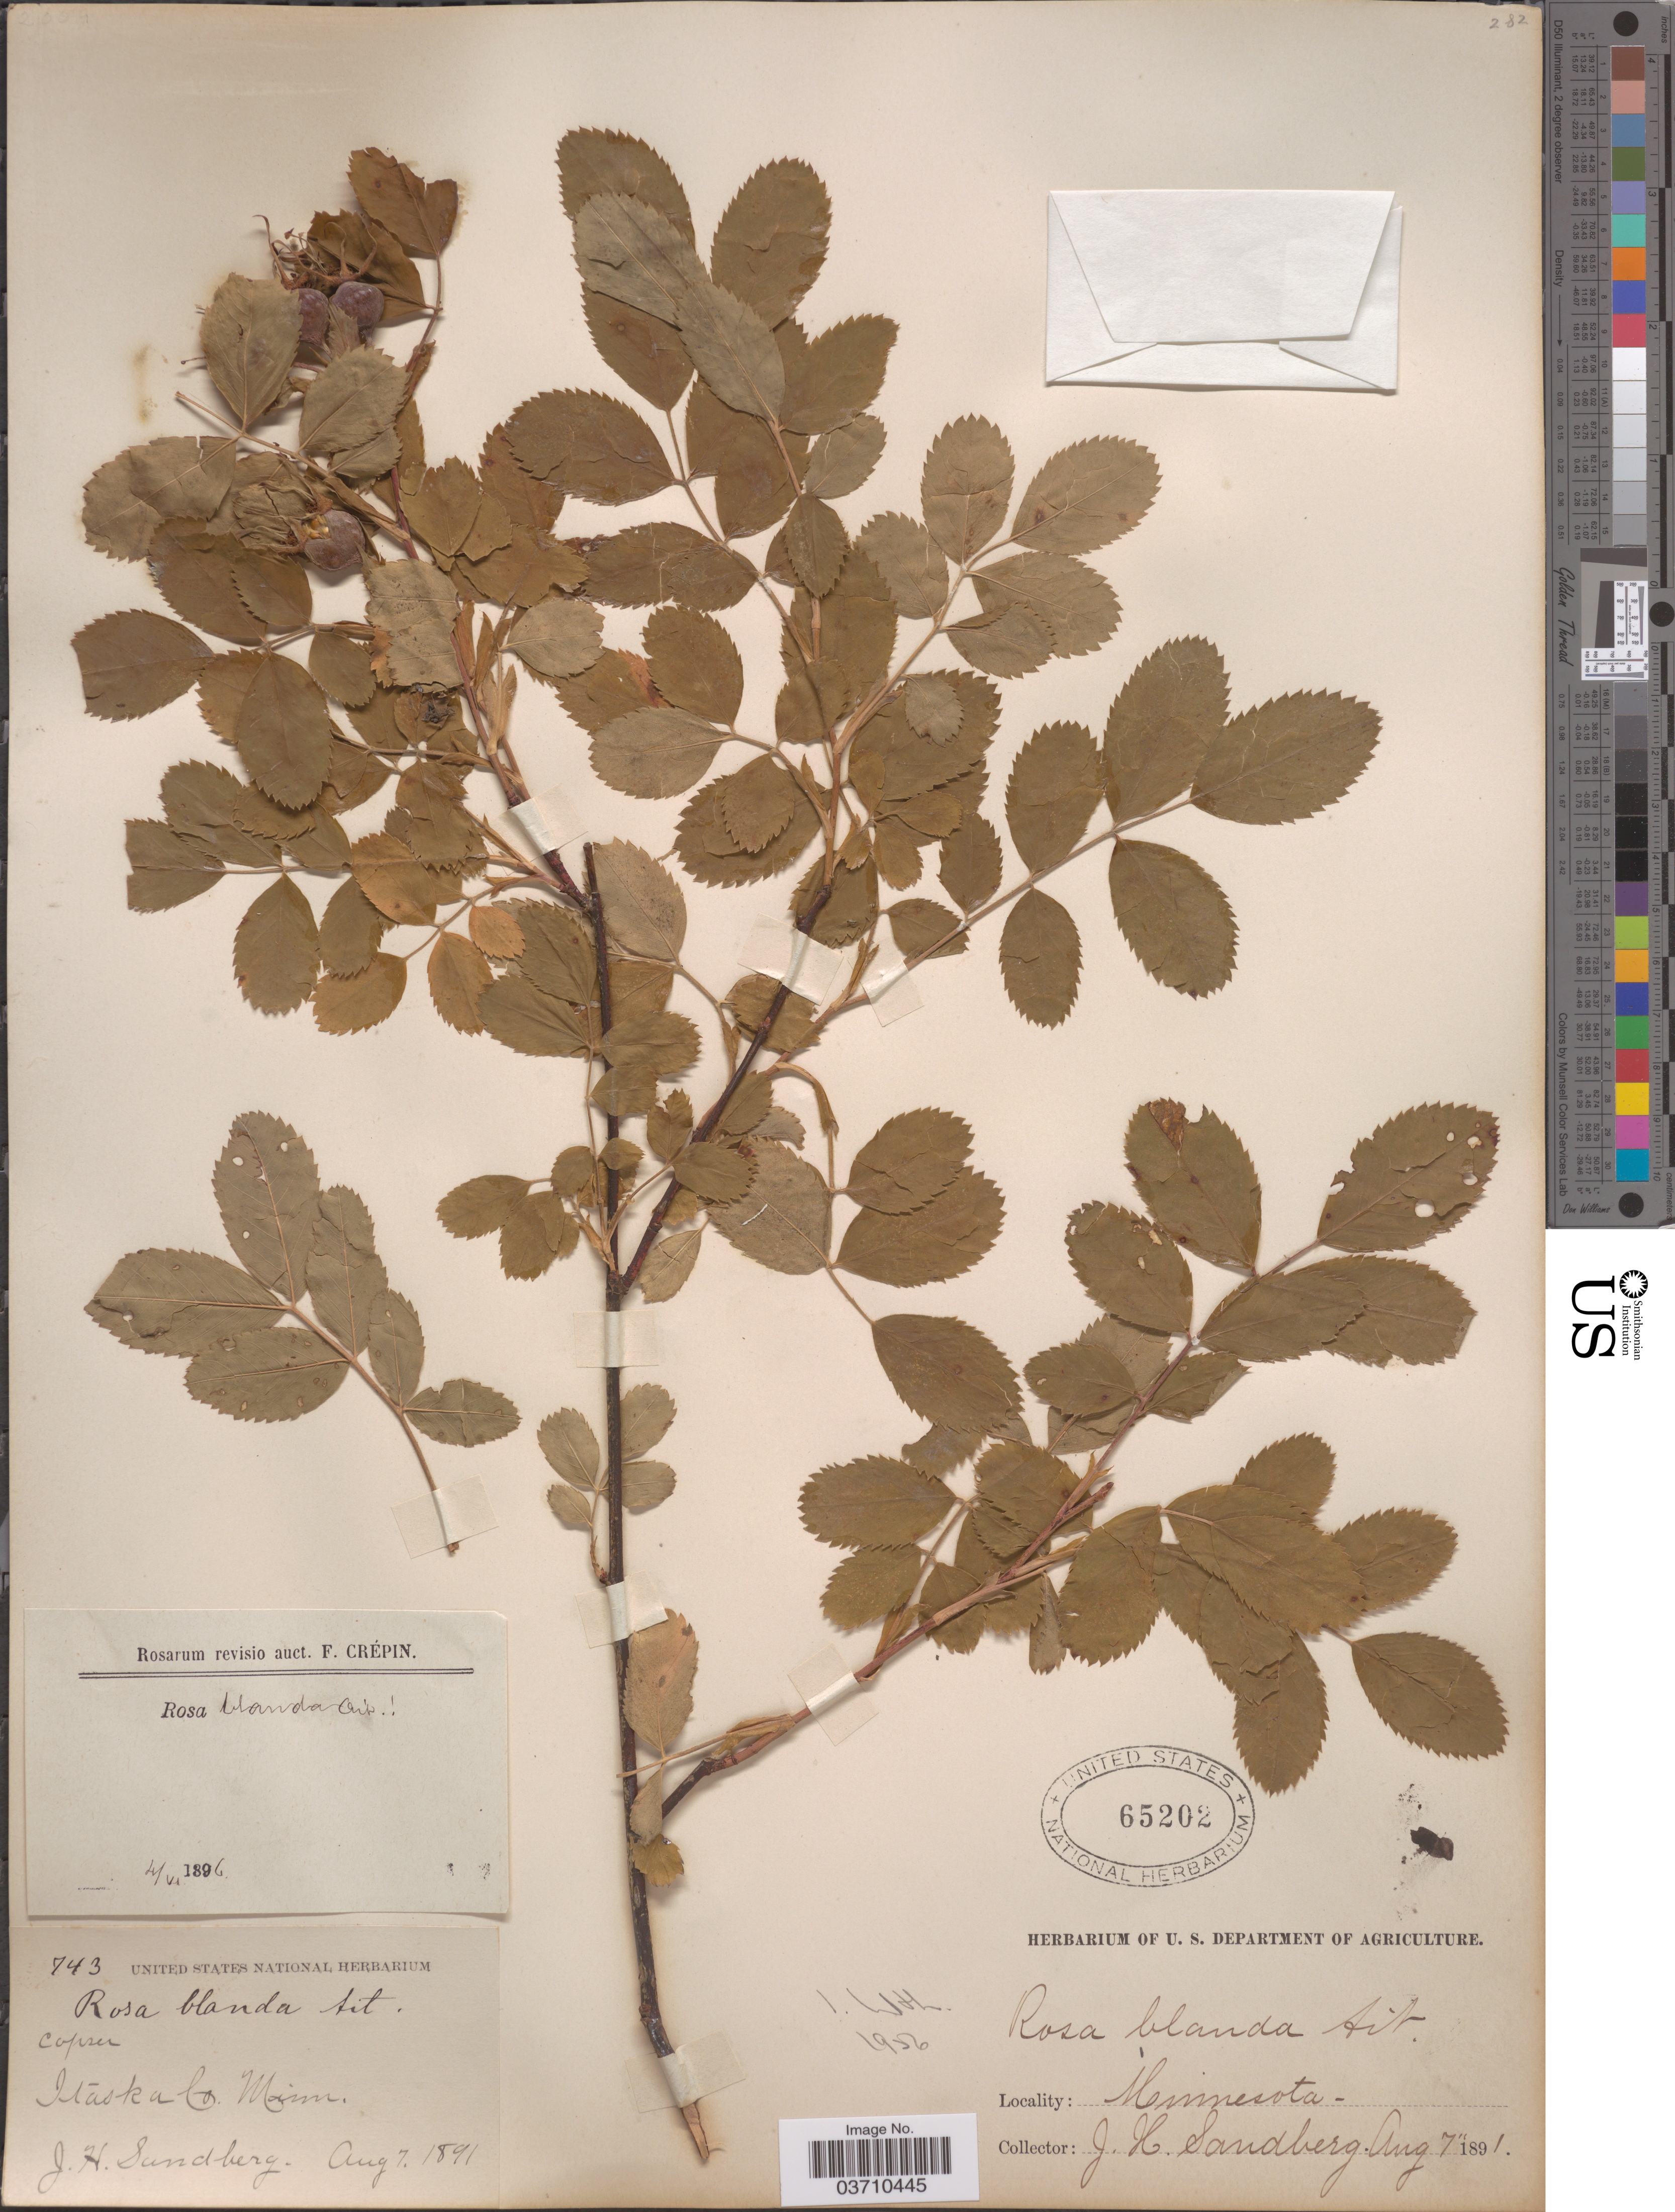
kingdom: Plantae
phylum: Tracheophyta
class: Magnoliopsida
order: Rosales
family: Rosaceae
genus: Rosa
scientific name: Rosa blanda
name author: Aiton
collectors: J. H. Sandberg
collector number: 743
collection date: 1891-08-07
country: United States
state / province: Minnesota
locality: Itaska Co.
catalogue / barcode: US 65202